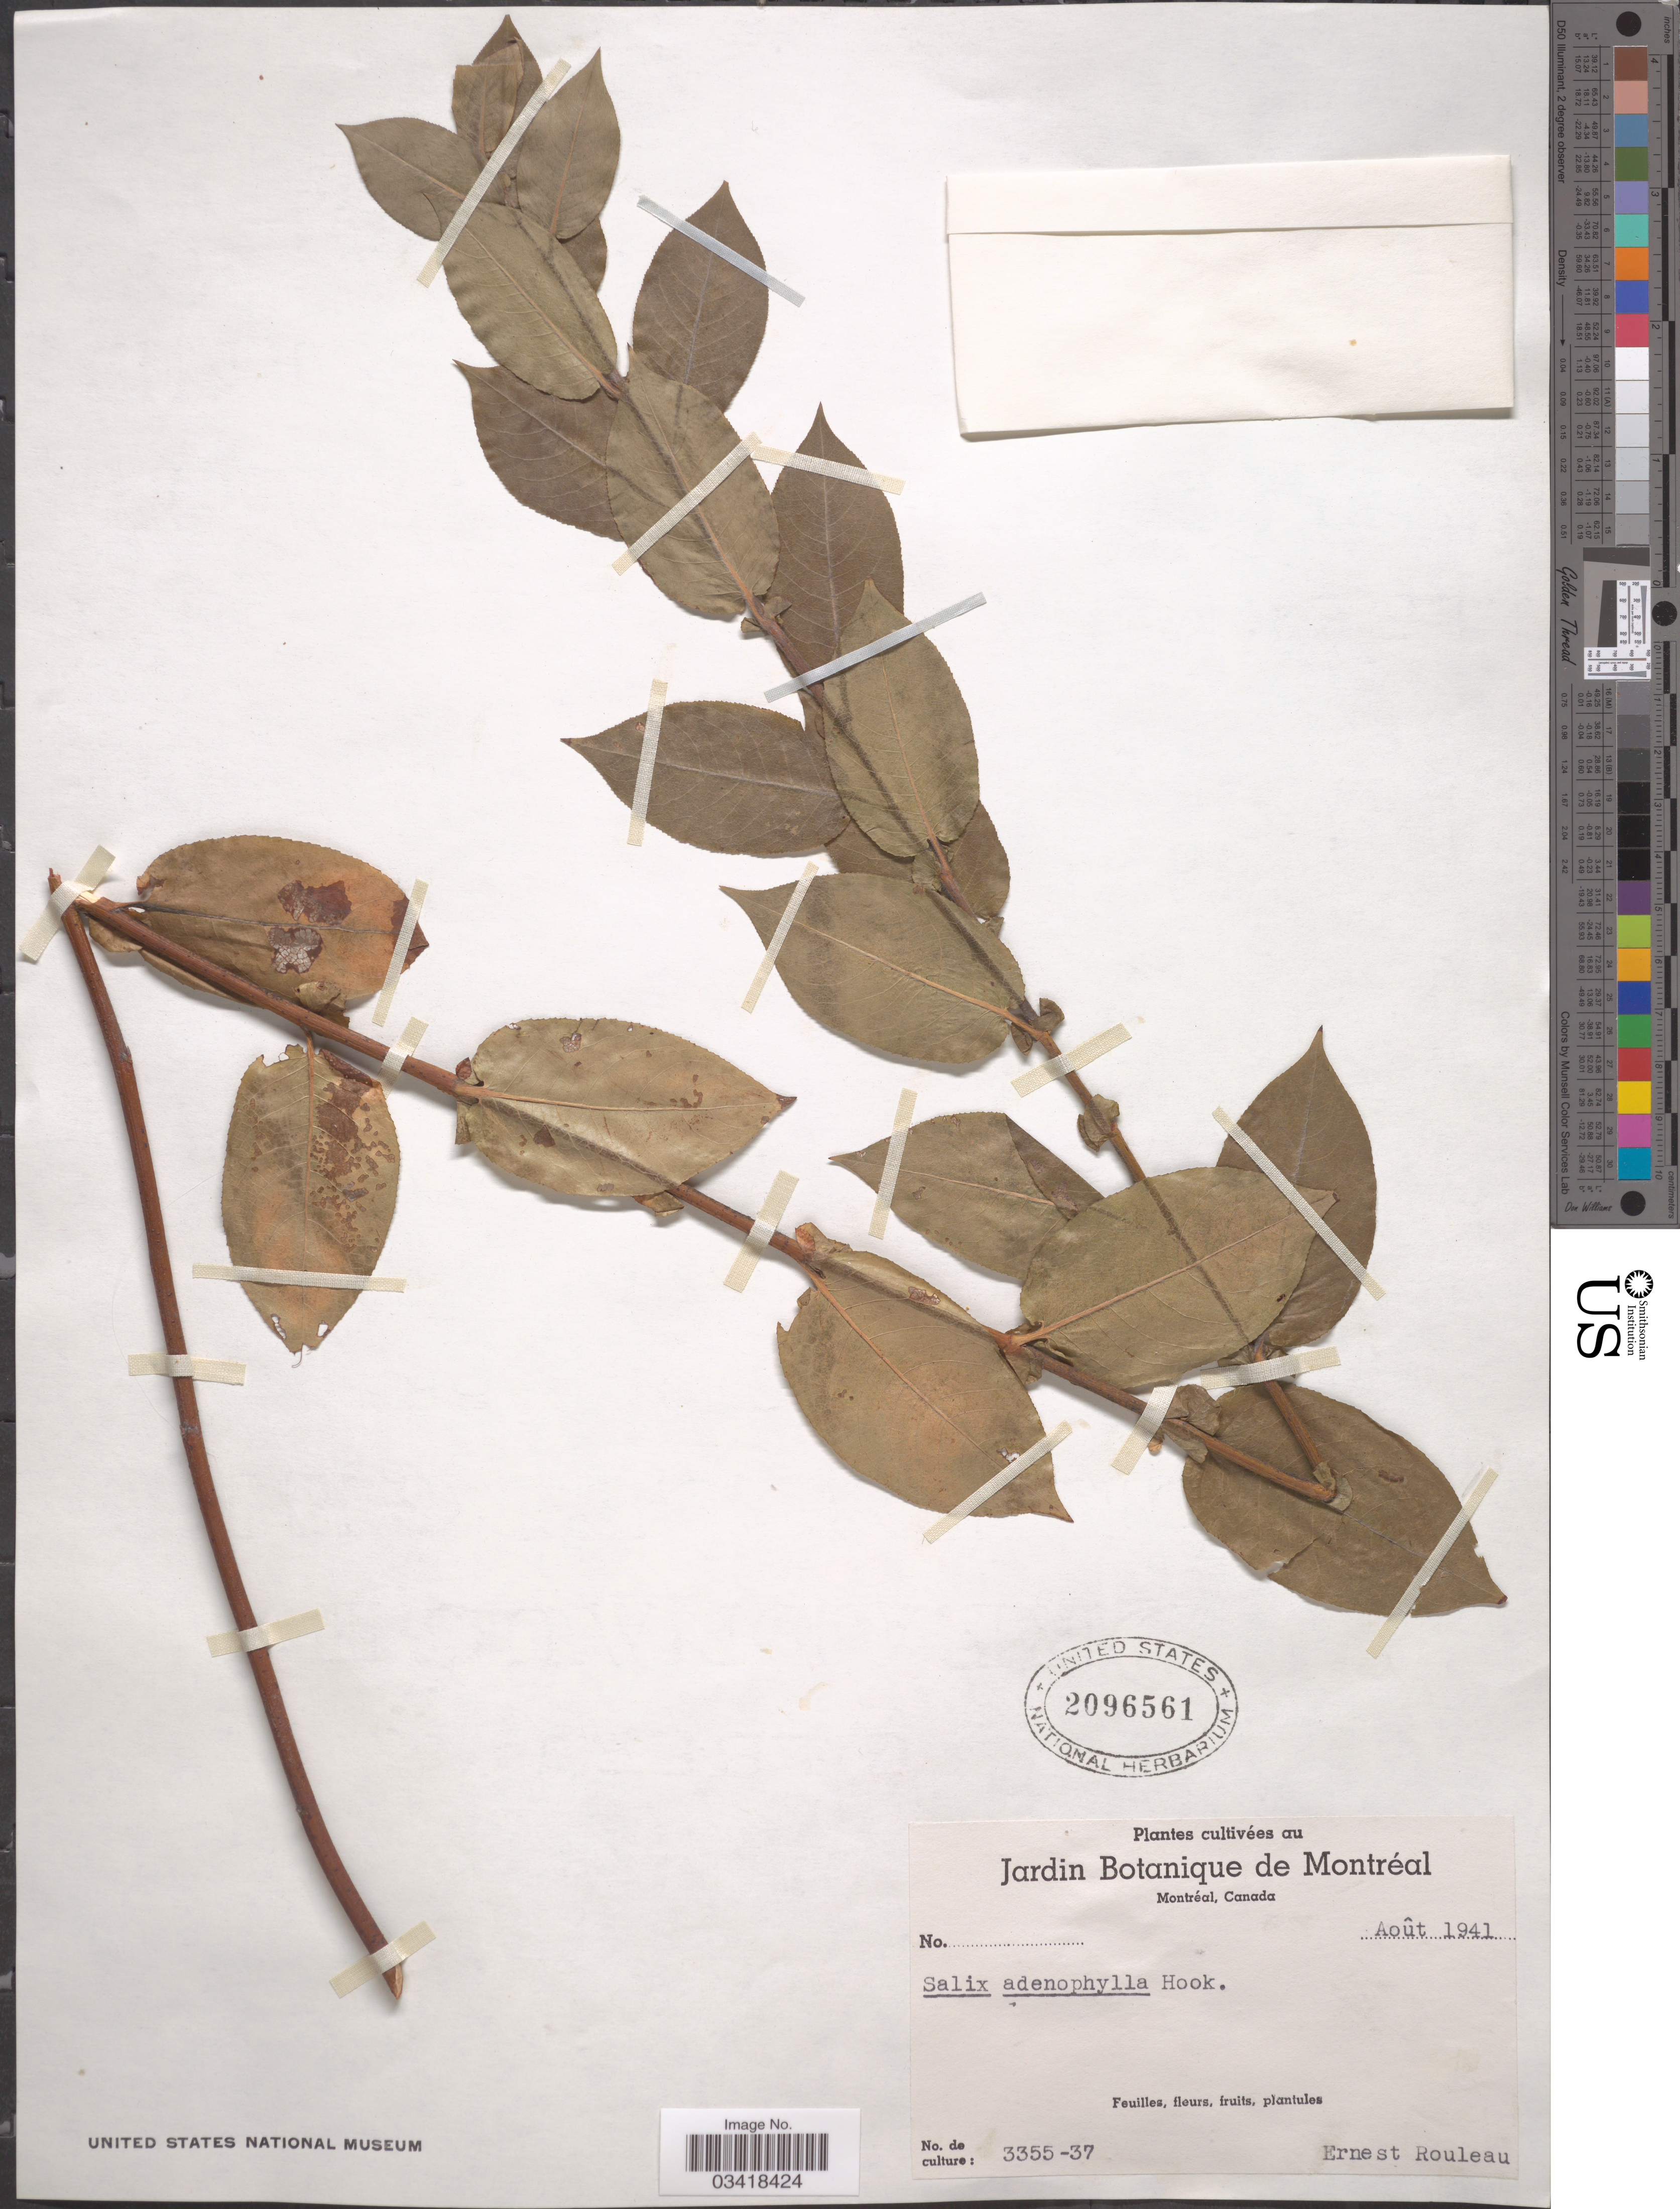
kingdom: Plantae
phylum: Tracheophyta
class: Magnoliopsida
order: Malpighiales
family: Salicaceae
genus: Salix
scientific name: Salix adenophylla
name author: Hook.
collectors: J. Rouleau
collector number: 3355-37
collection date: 1941-08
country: Canada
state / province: Quebec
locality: Jardin Botanique de Montréal. Montréal.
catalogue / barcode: US 2096561